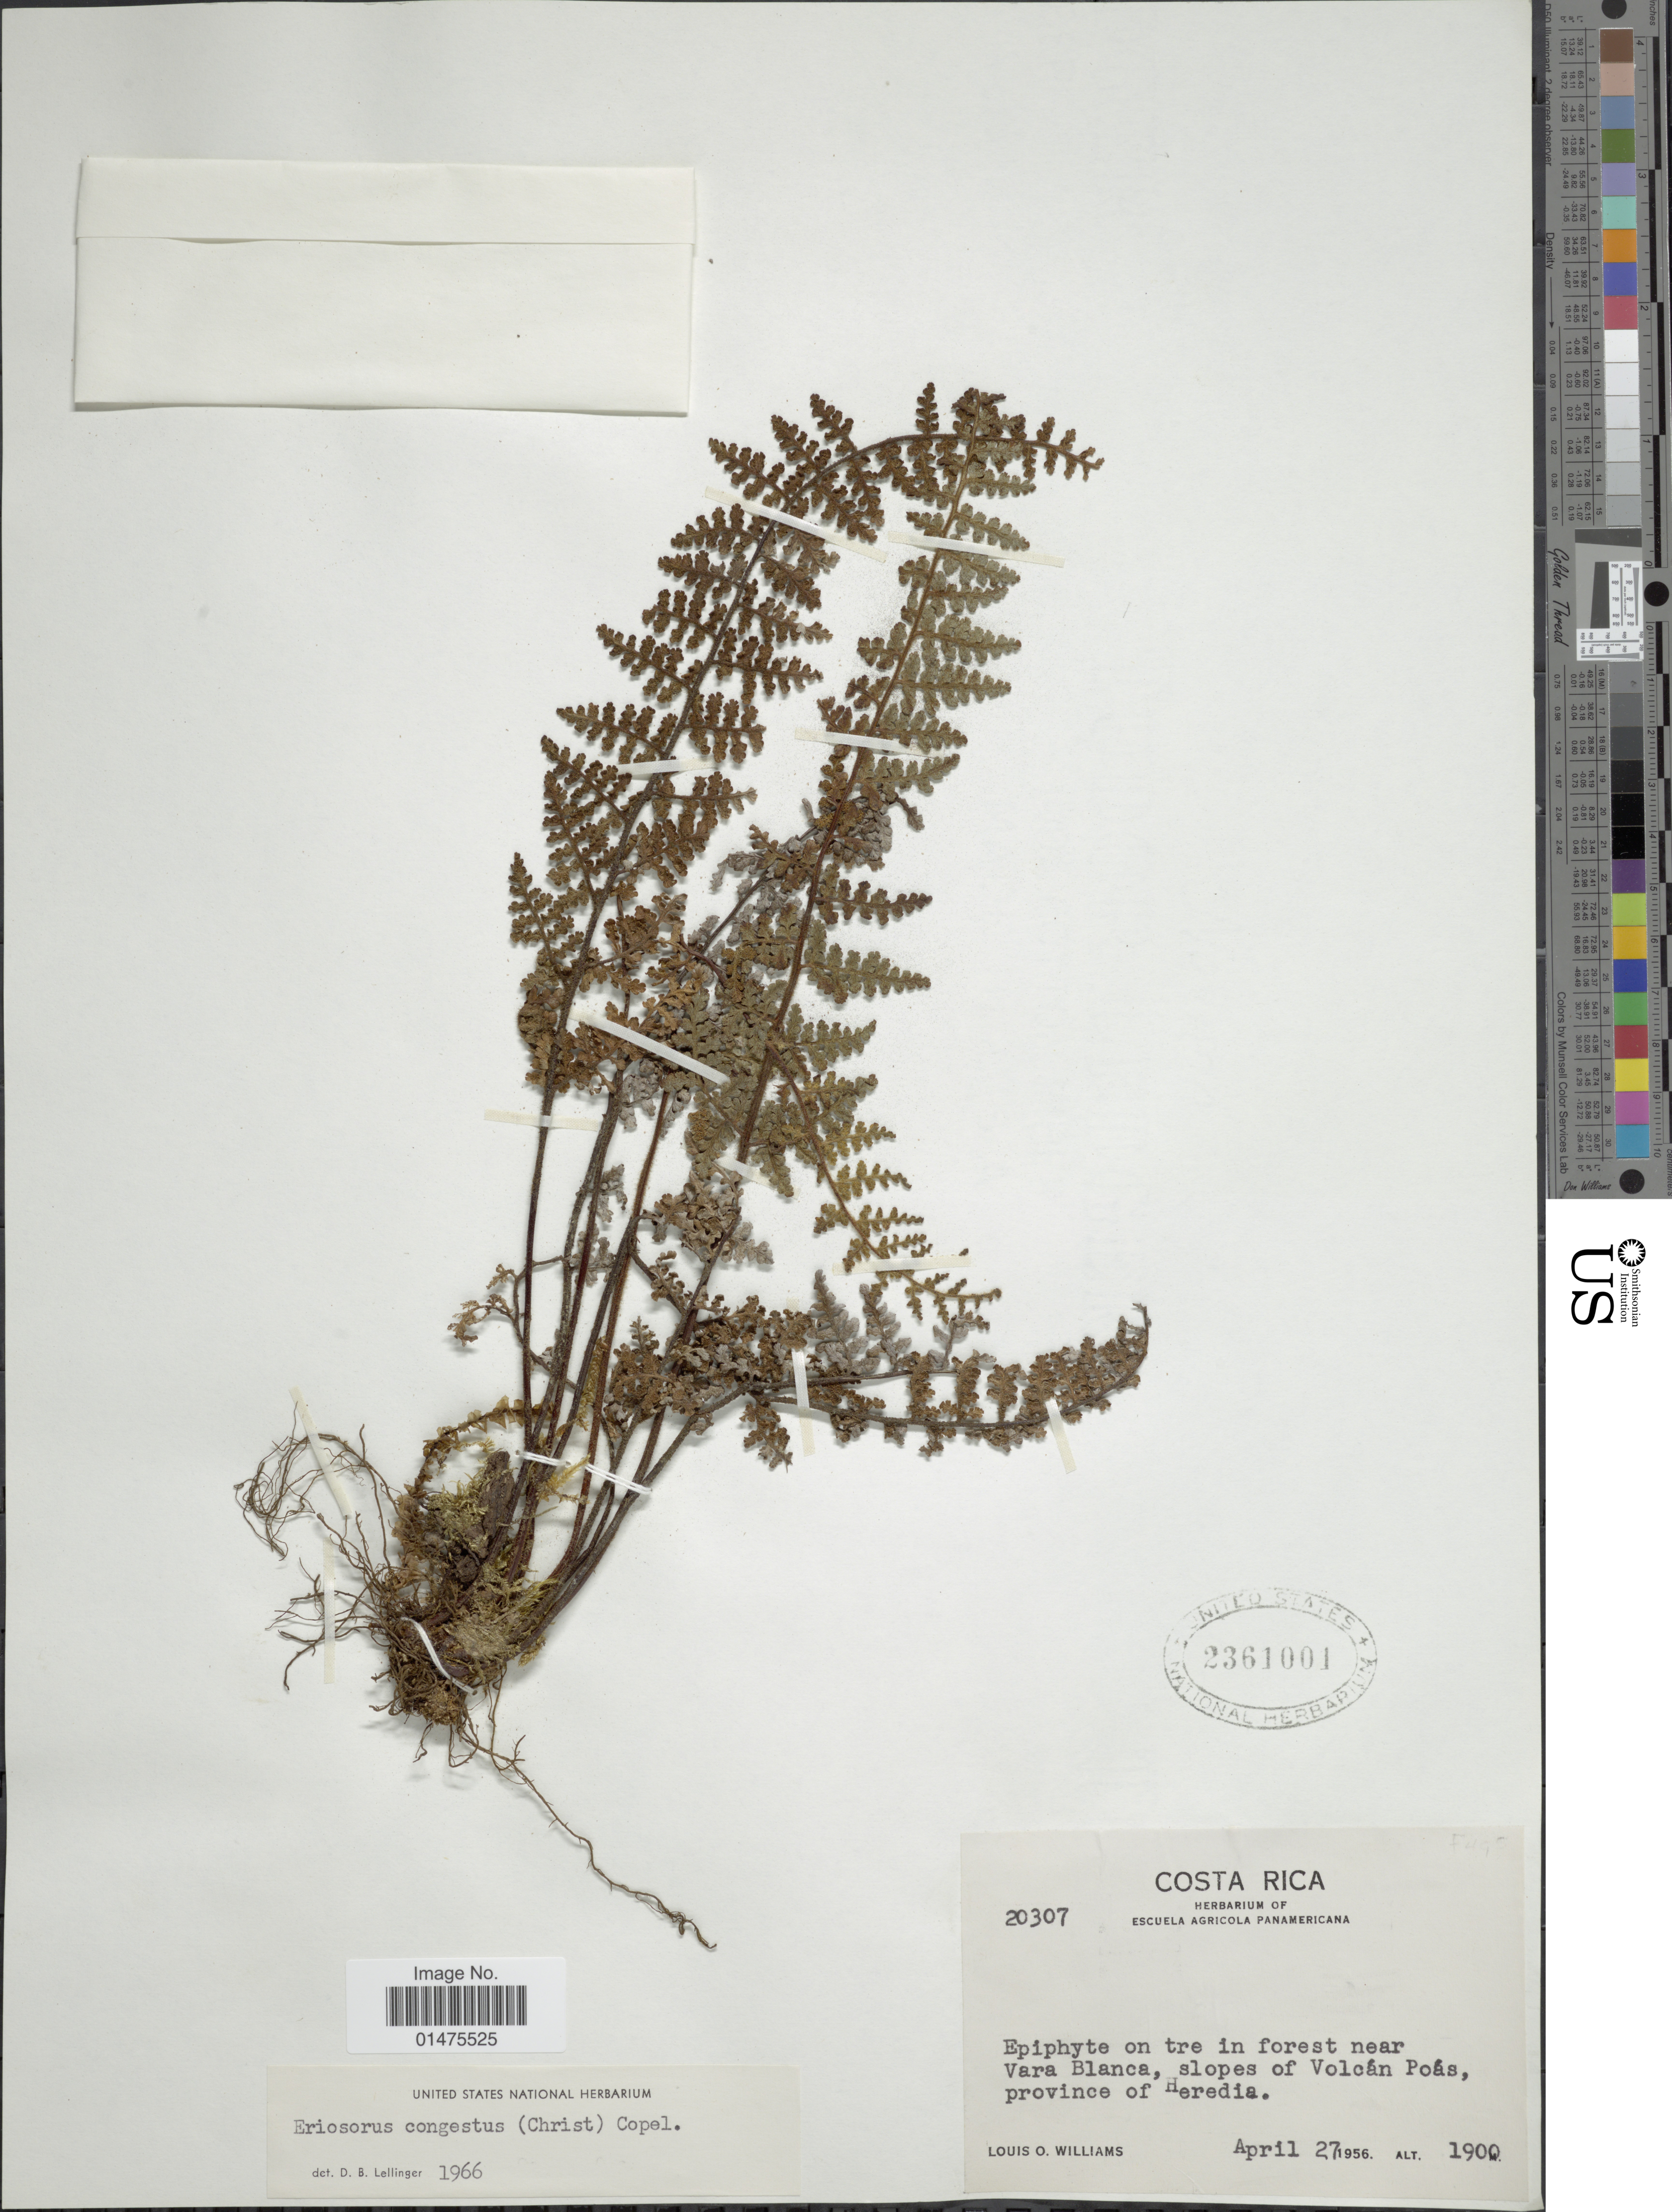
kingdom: Plantae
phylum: Tracheophyta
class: Polypodiopsida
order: Polypodiales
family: Pteridaceae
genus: Jamesonia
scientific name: Jamesonia congesta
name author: (Christ) Christenh.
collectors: L. O. Williams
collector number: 20307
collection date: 1956-04-27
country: Costa Rica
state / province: Heredia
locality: Epiphyte on tre in forest near Vara Blanca, slopes of Volcán Poás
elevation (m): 1900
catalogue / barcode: US 2361001